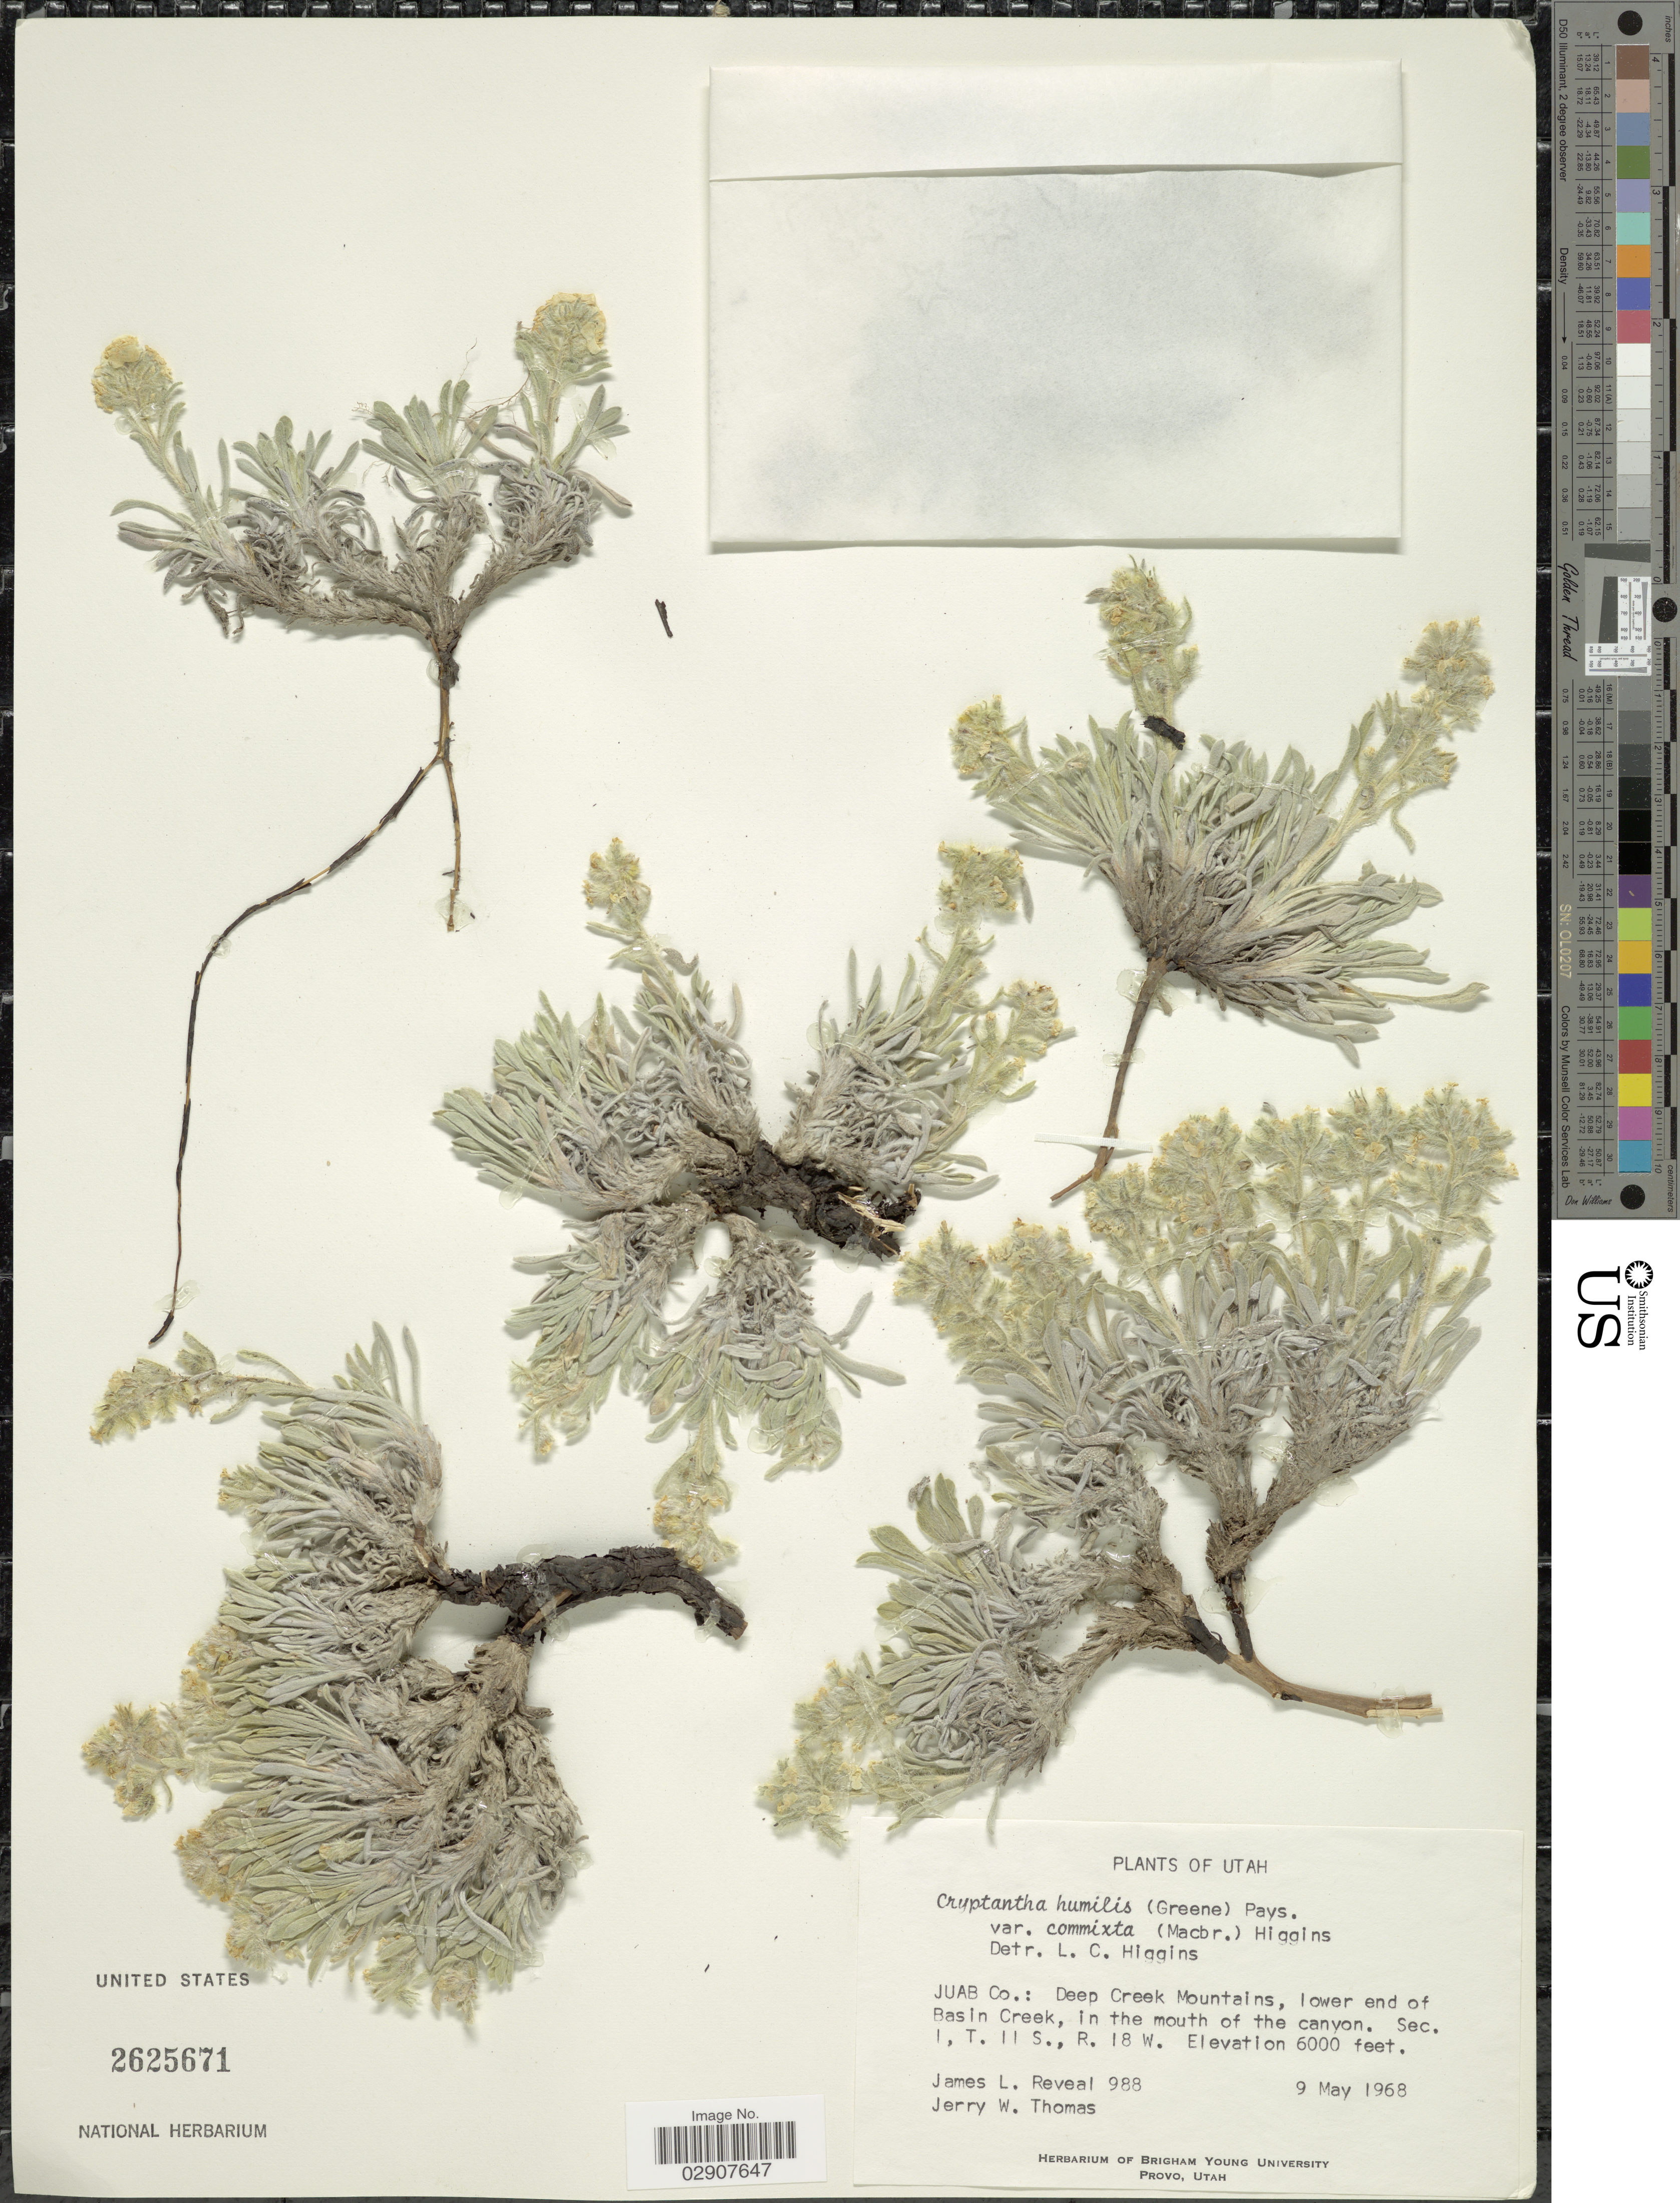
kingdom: Plantae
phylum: Tracheophyta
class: Magnoliopsida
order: Boraginales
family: Boraginaceae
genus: Cryptantha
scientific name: Cryptantha humilis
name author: (Greene) Payson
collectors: J. L. Reveal & J. W. Thomas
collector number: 988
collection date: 1968-05-09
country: United States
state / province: Utah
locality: Juab Co.: Deep Creek Mountains, lower end of Basin Creek, in the mouth of the canyon. Sec.1, T.11 S, R.18W.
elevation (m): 1829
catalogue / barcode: US 2625671